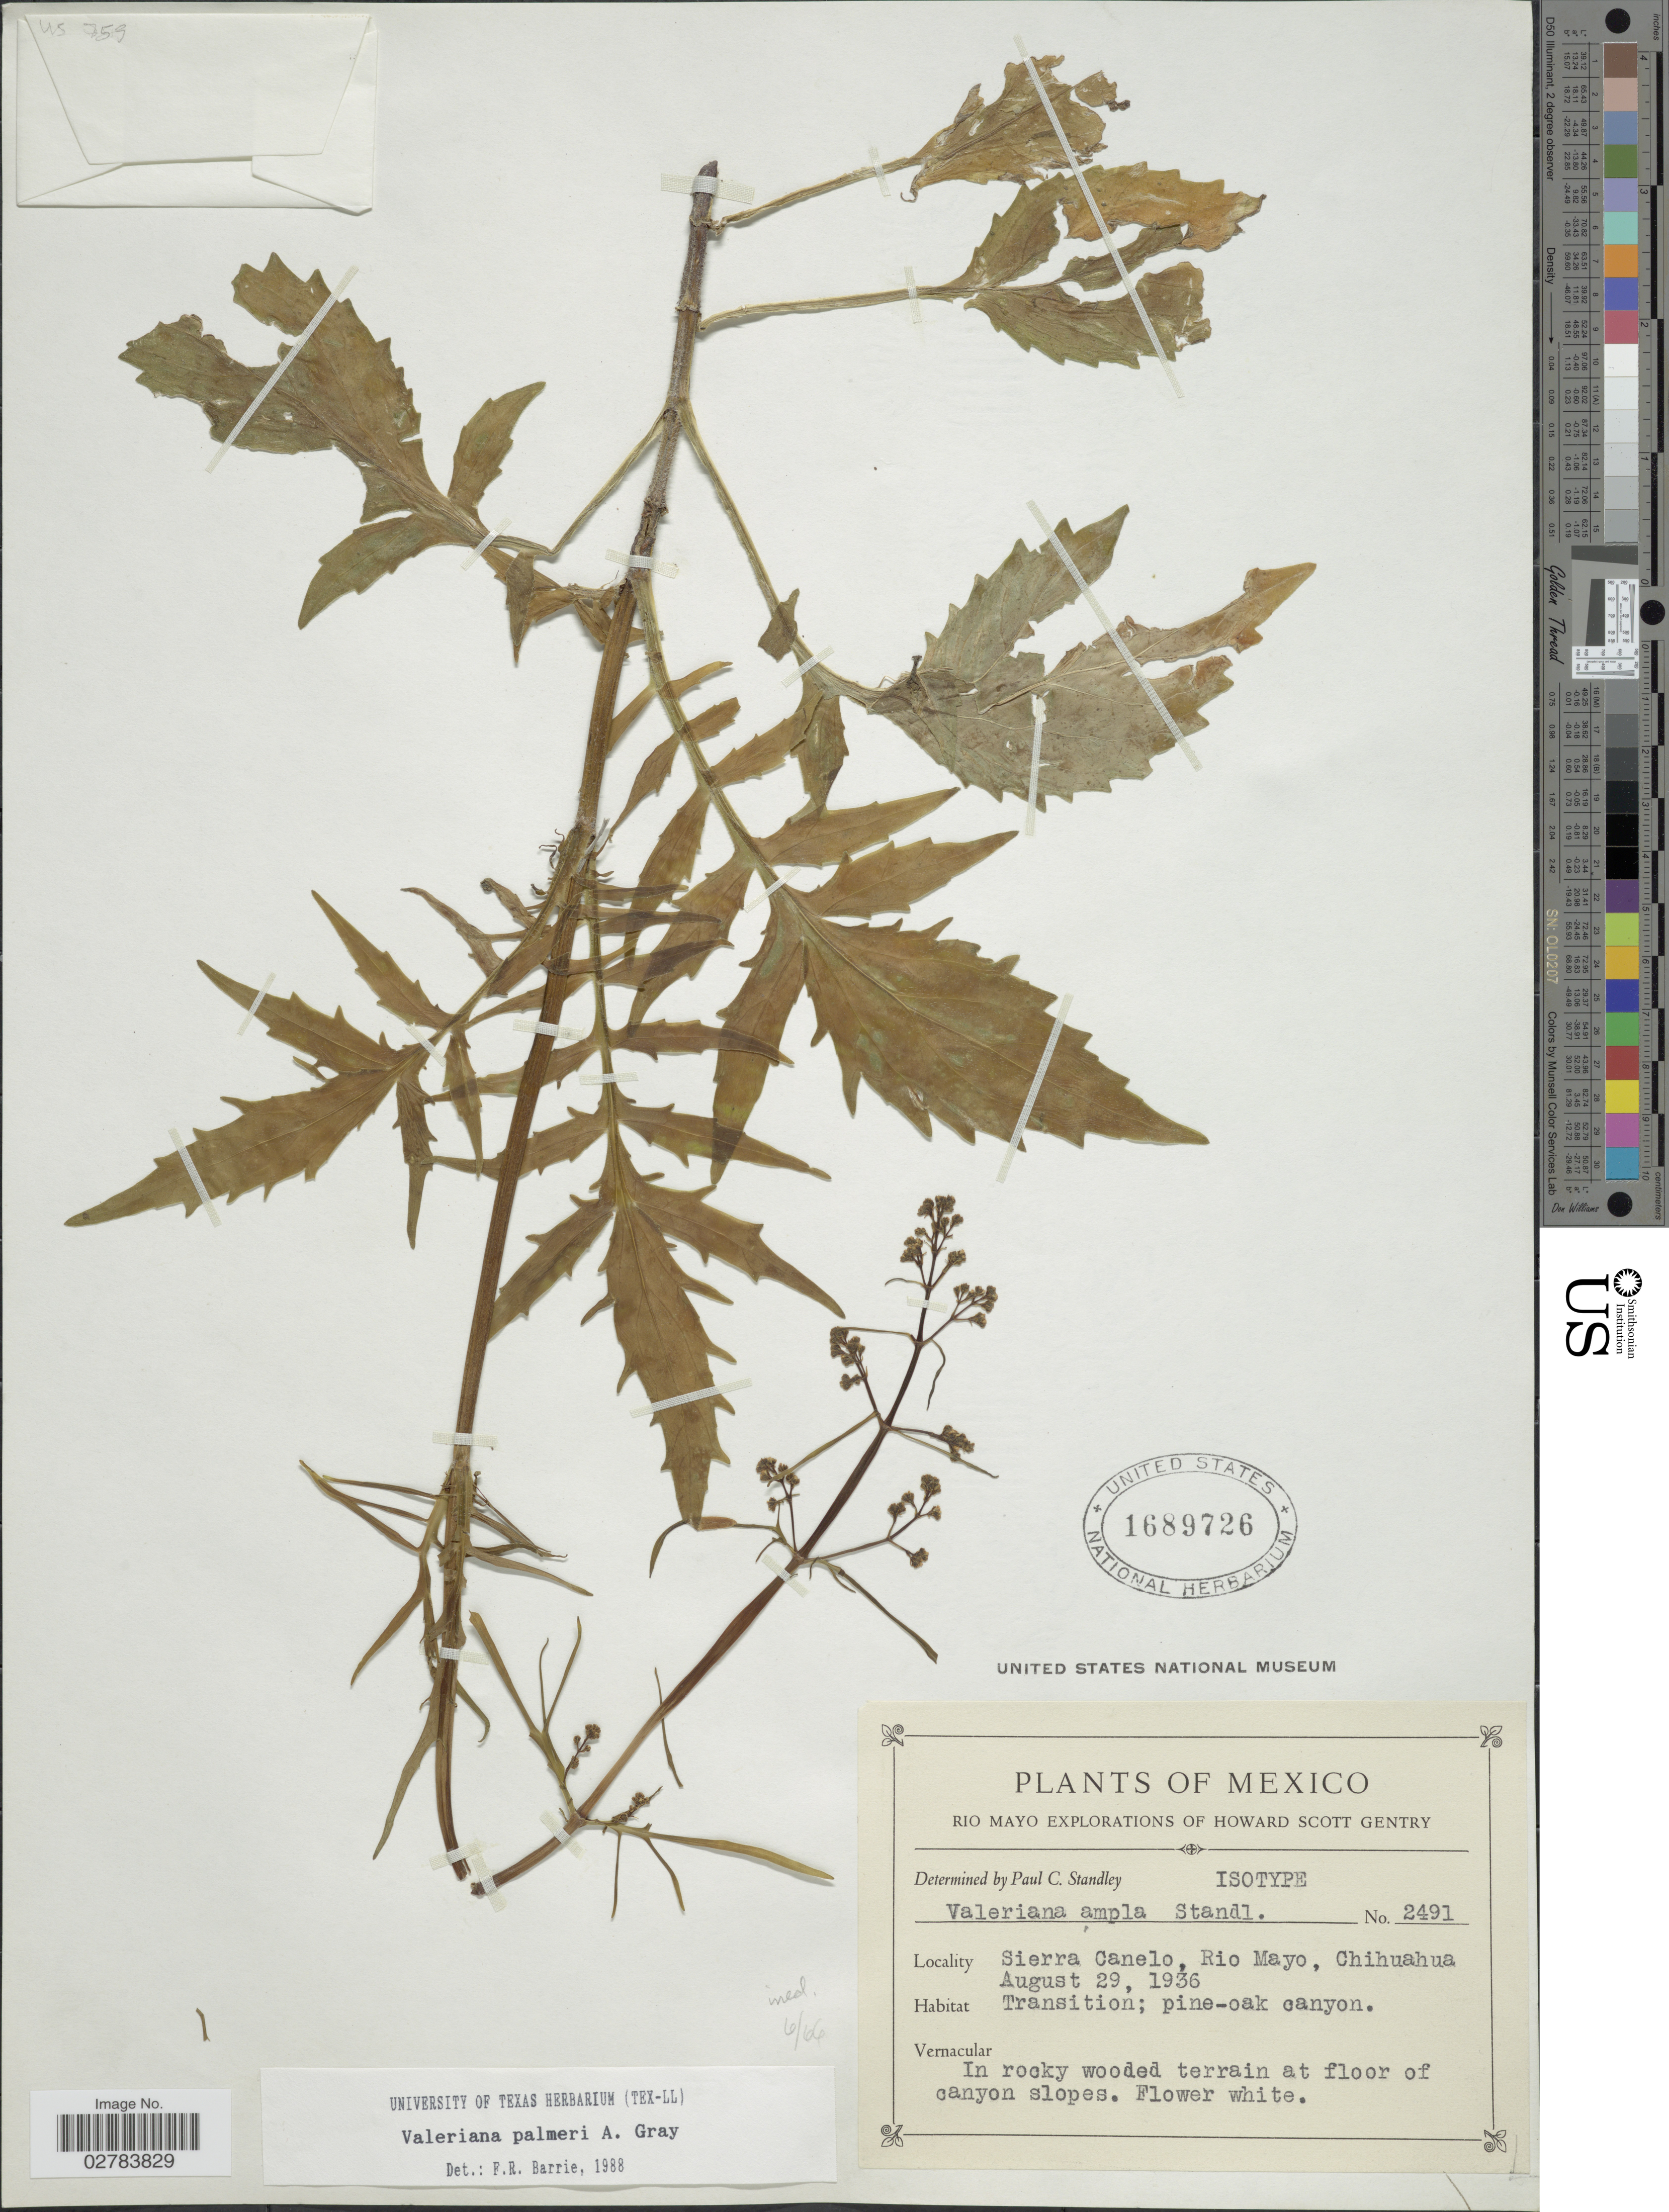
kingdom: Plantae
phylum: Tracheophyta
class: Magnoliopsida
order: Dipsacales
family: Caprifoliaceae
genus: Valeriana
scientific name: Valeriana palmeri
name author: A. Gray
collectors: P. C. Standley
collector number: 2491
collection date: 1936-08-29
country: Mexico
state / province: Chihuahua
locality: Sierra Canelo, Rio Mayo.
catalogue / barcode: US 1689726